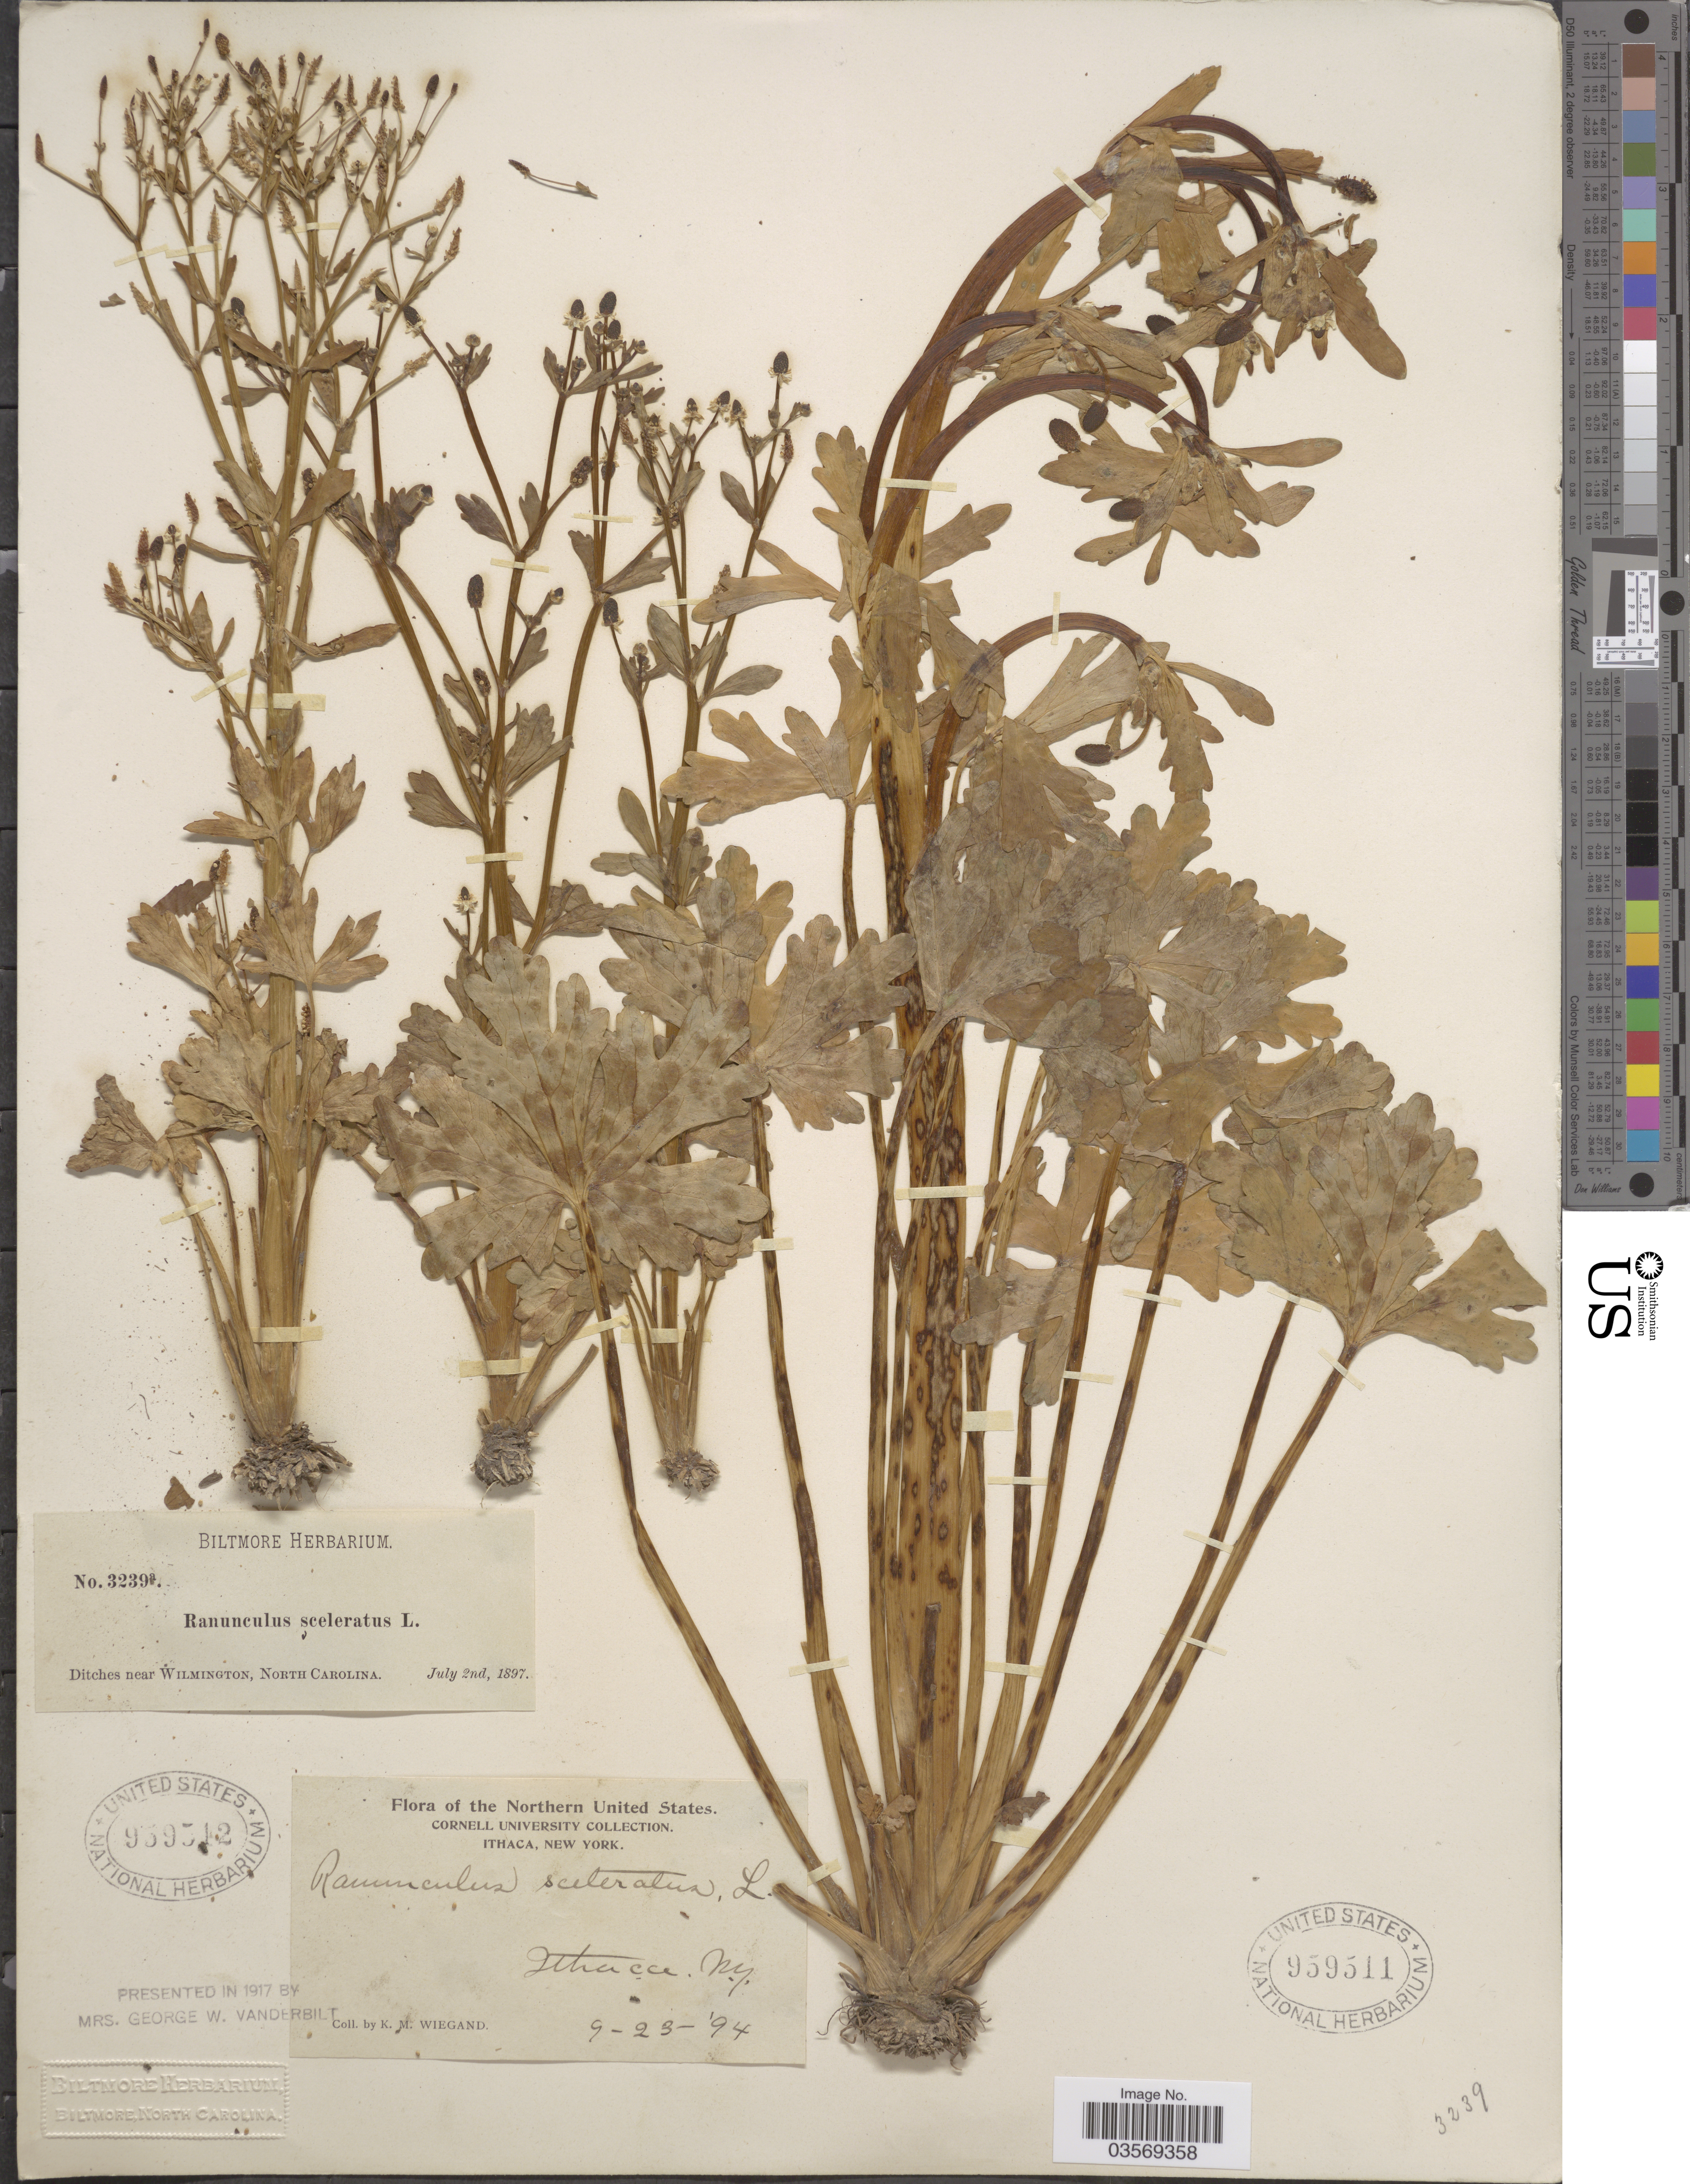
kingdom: Plantae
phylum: Tracheophyta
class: Magnoliopsida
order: Ranunculales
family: Ranunculaceae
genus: Ranunculus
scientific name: Ranunculus sceleratus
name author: L.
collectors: ex herb. Biltmore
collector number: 3239a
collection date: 1897-07-02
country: United States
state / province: North Carolina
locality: Ditches near Wilmington.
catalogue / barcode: US 959512